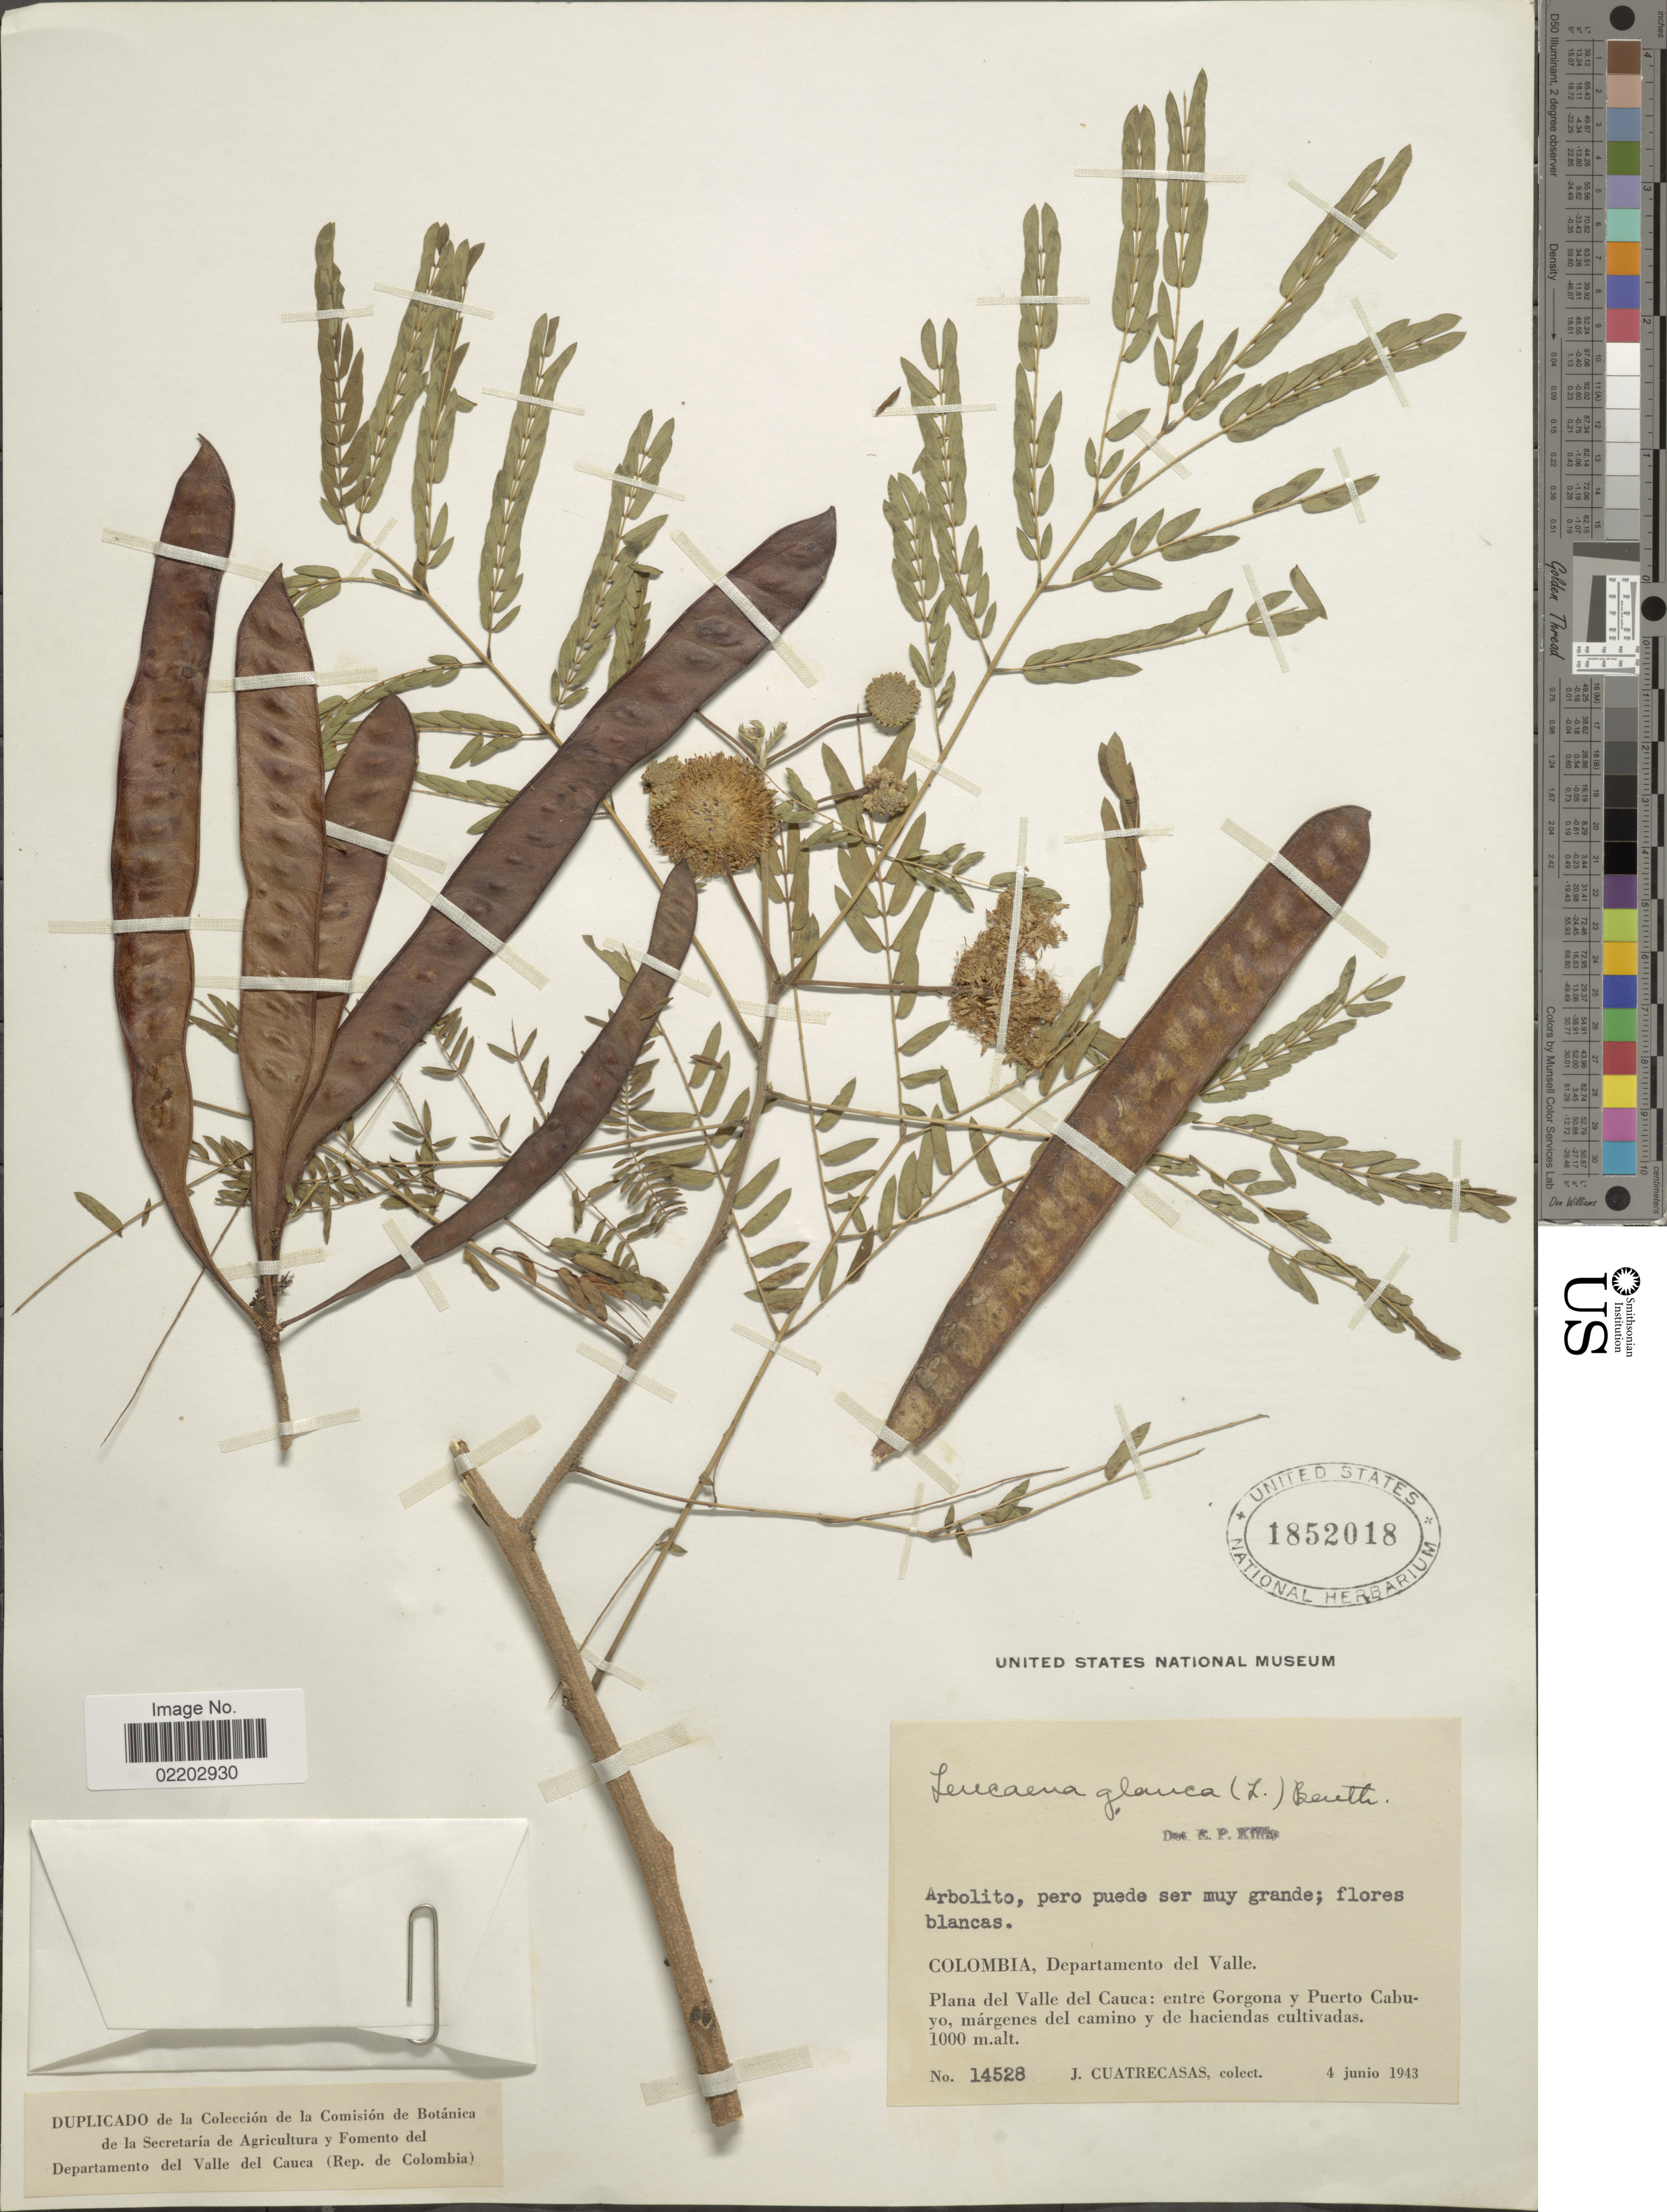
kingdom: Plantae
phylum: Tracheophyta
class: Magnoliopsida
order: Fabales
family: Fabaceae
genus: Leucaena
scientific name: Leucaena leucocephala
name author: (Lam.) de Wit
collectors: J. Cuatrecasas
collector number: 14528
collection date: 1943-06-04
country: Colombia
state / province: Valle del Cauca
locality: Departamento del Valle, del Valle del Cauca: entre Gorgona y Puerto Cabuyo, márgenes del camino y de haciendes cultivadas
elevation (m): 1000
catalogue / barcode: US 1852018